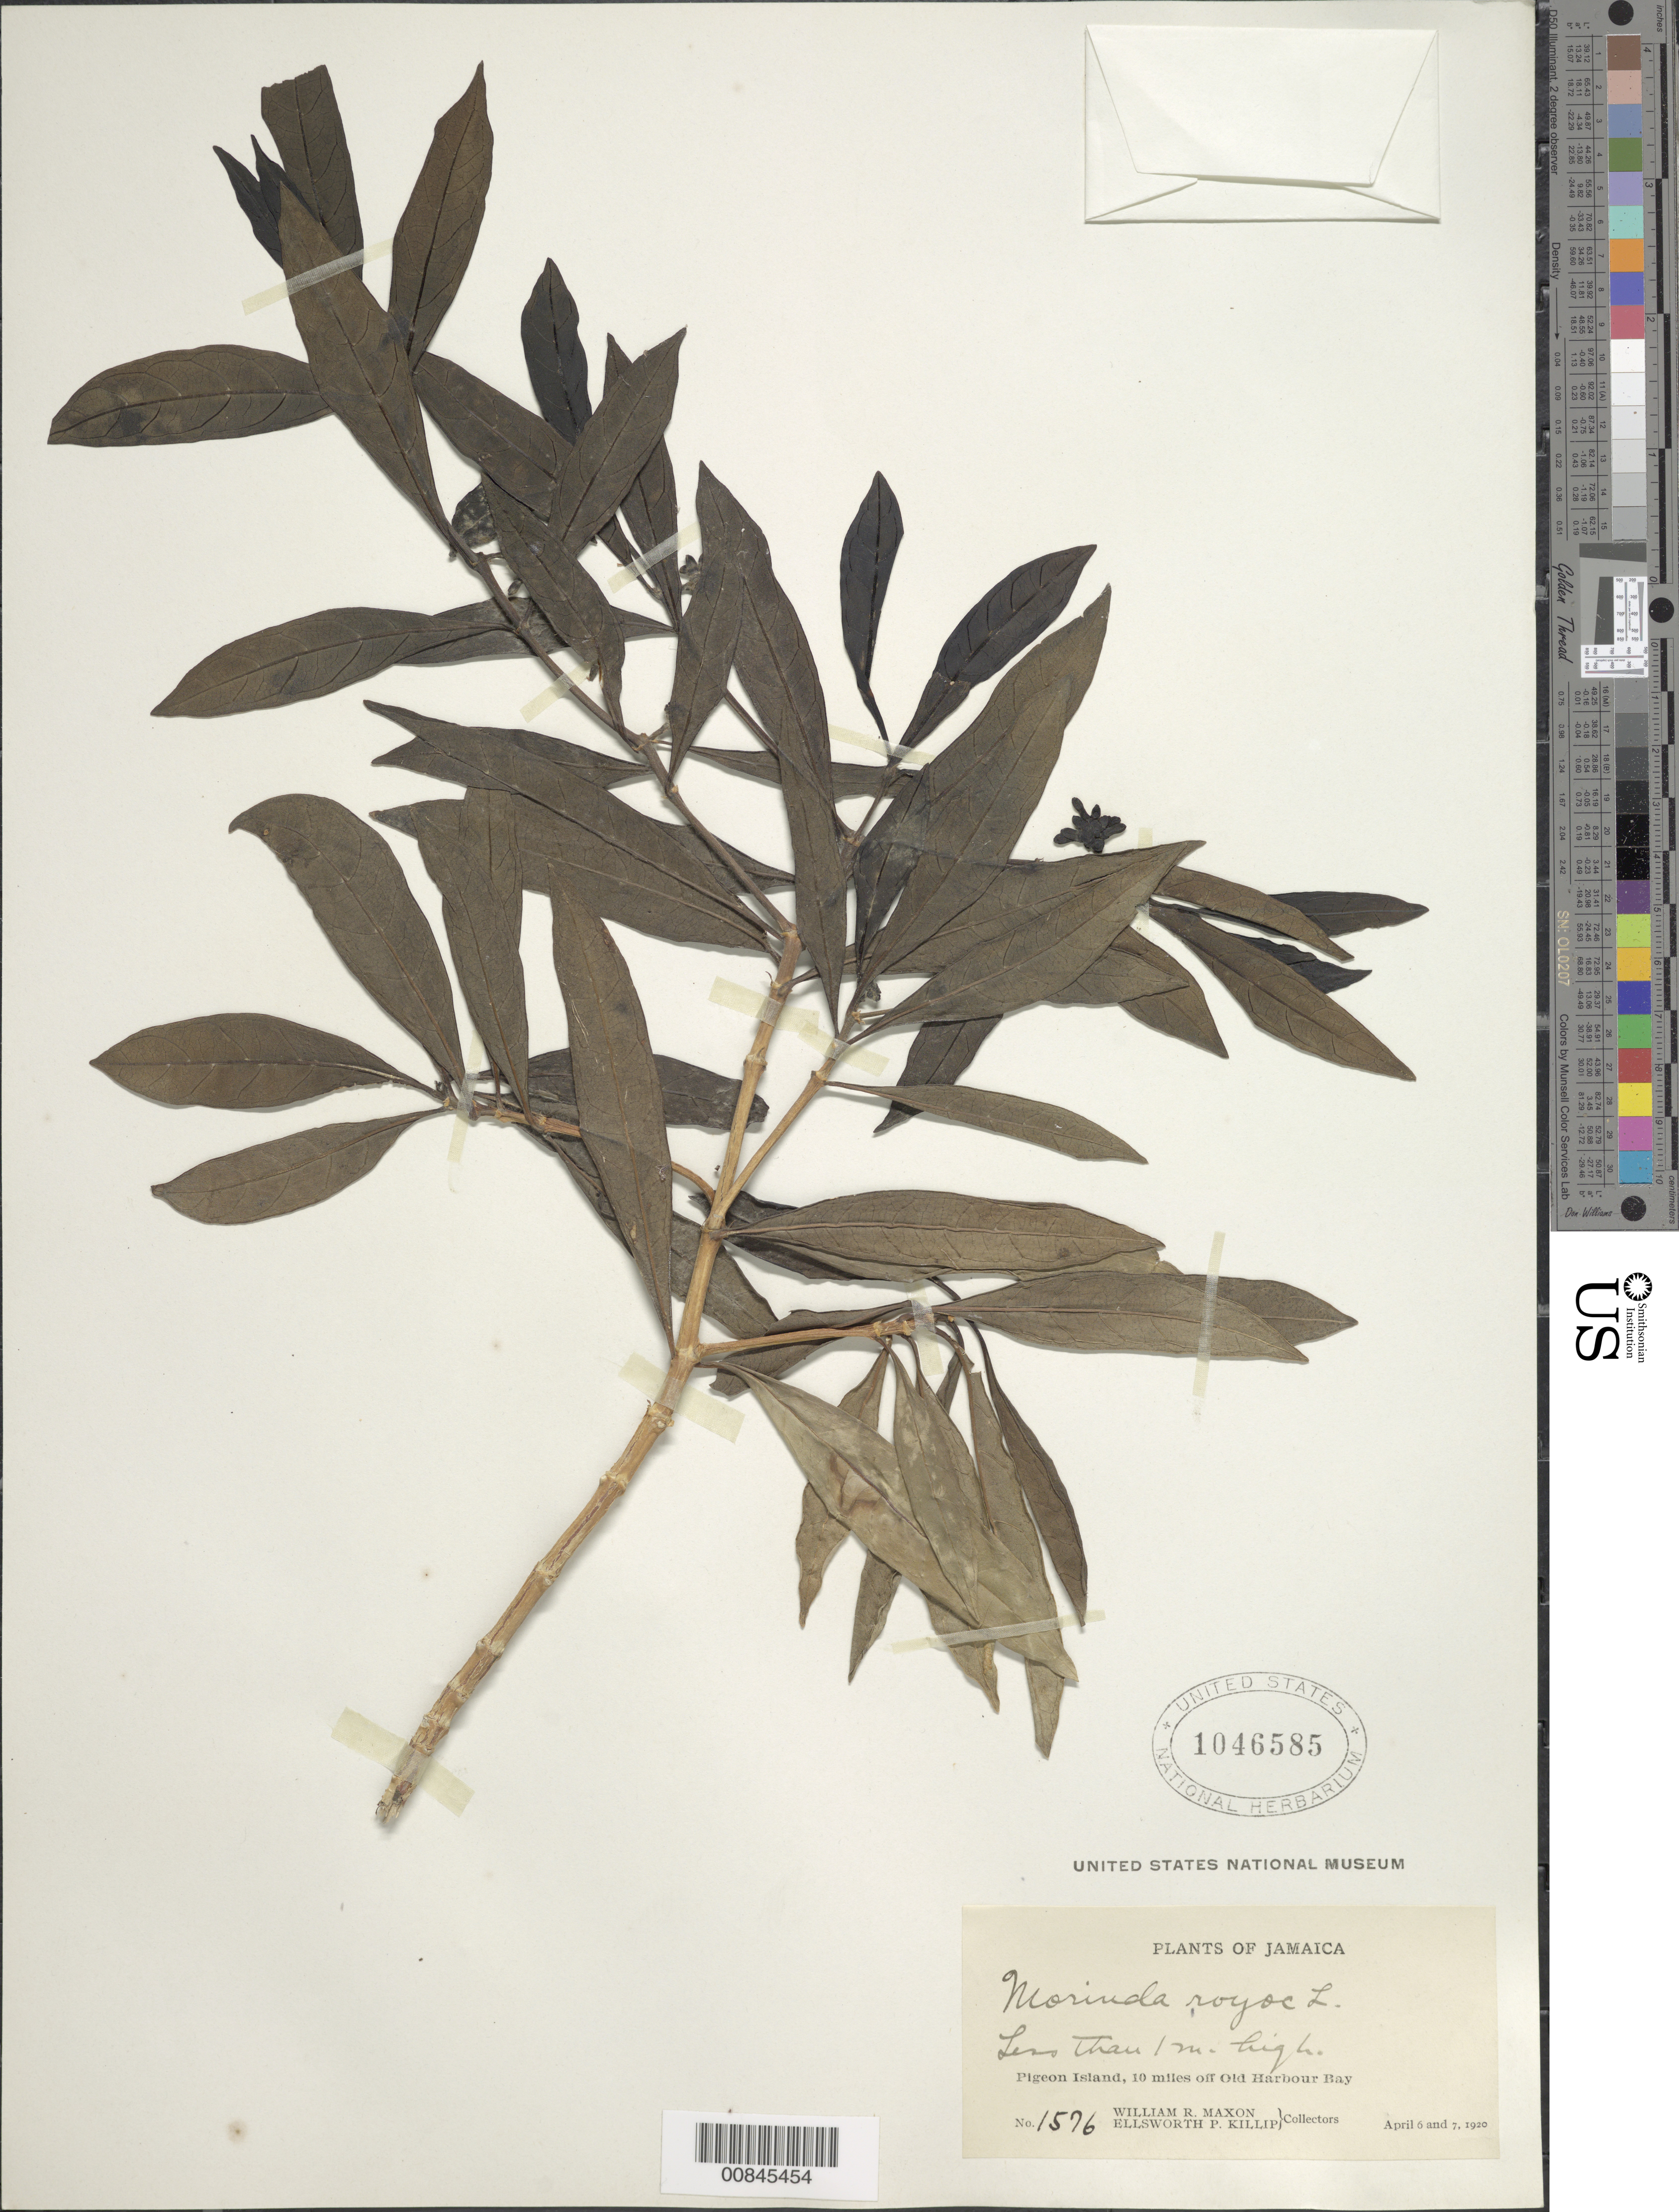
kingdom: Plantae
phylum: Tracheophyta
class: Magnoliopsida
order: Gentianales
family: Rubiaceae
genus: Morinda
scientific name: Morinda royoc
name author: L.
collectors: W. R. Maxon & E. P. Killip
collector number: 1576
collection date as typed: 06 Apr 1920 to 07 Apr 1920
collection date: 1920-04-06/1920-04-07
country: Jamaica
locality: Pigeon Island, 10 miles off Old Harbor Bay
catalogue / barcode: US 1046585